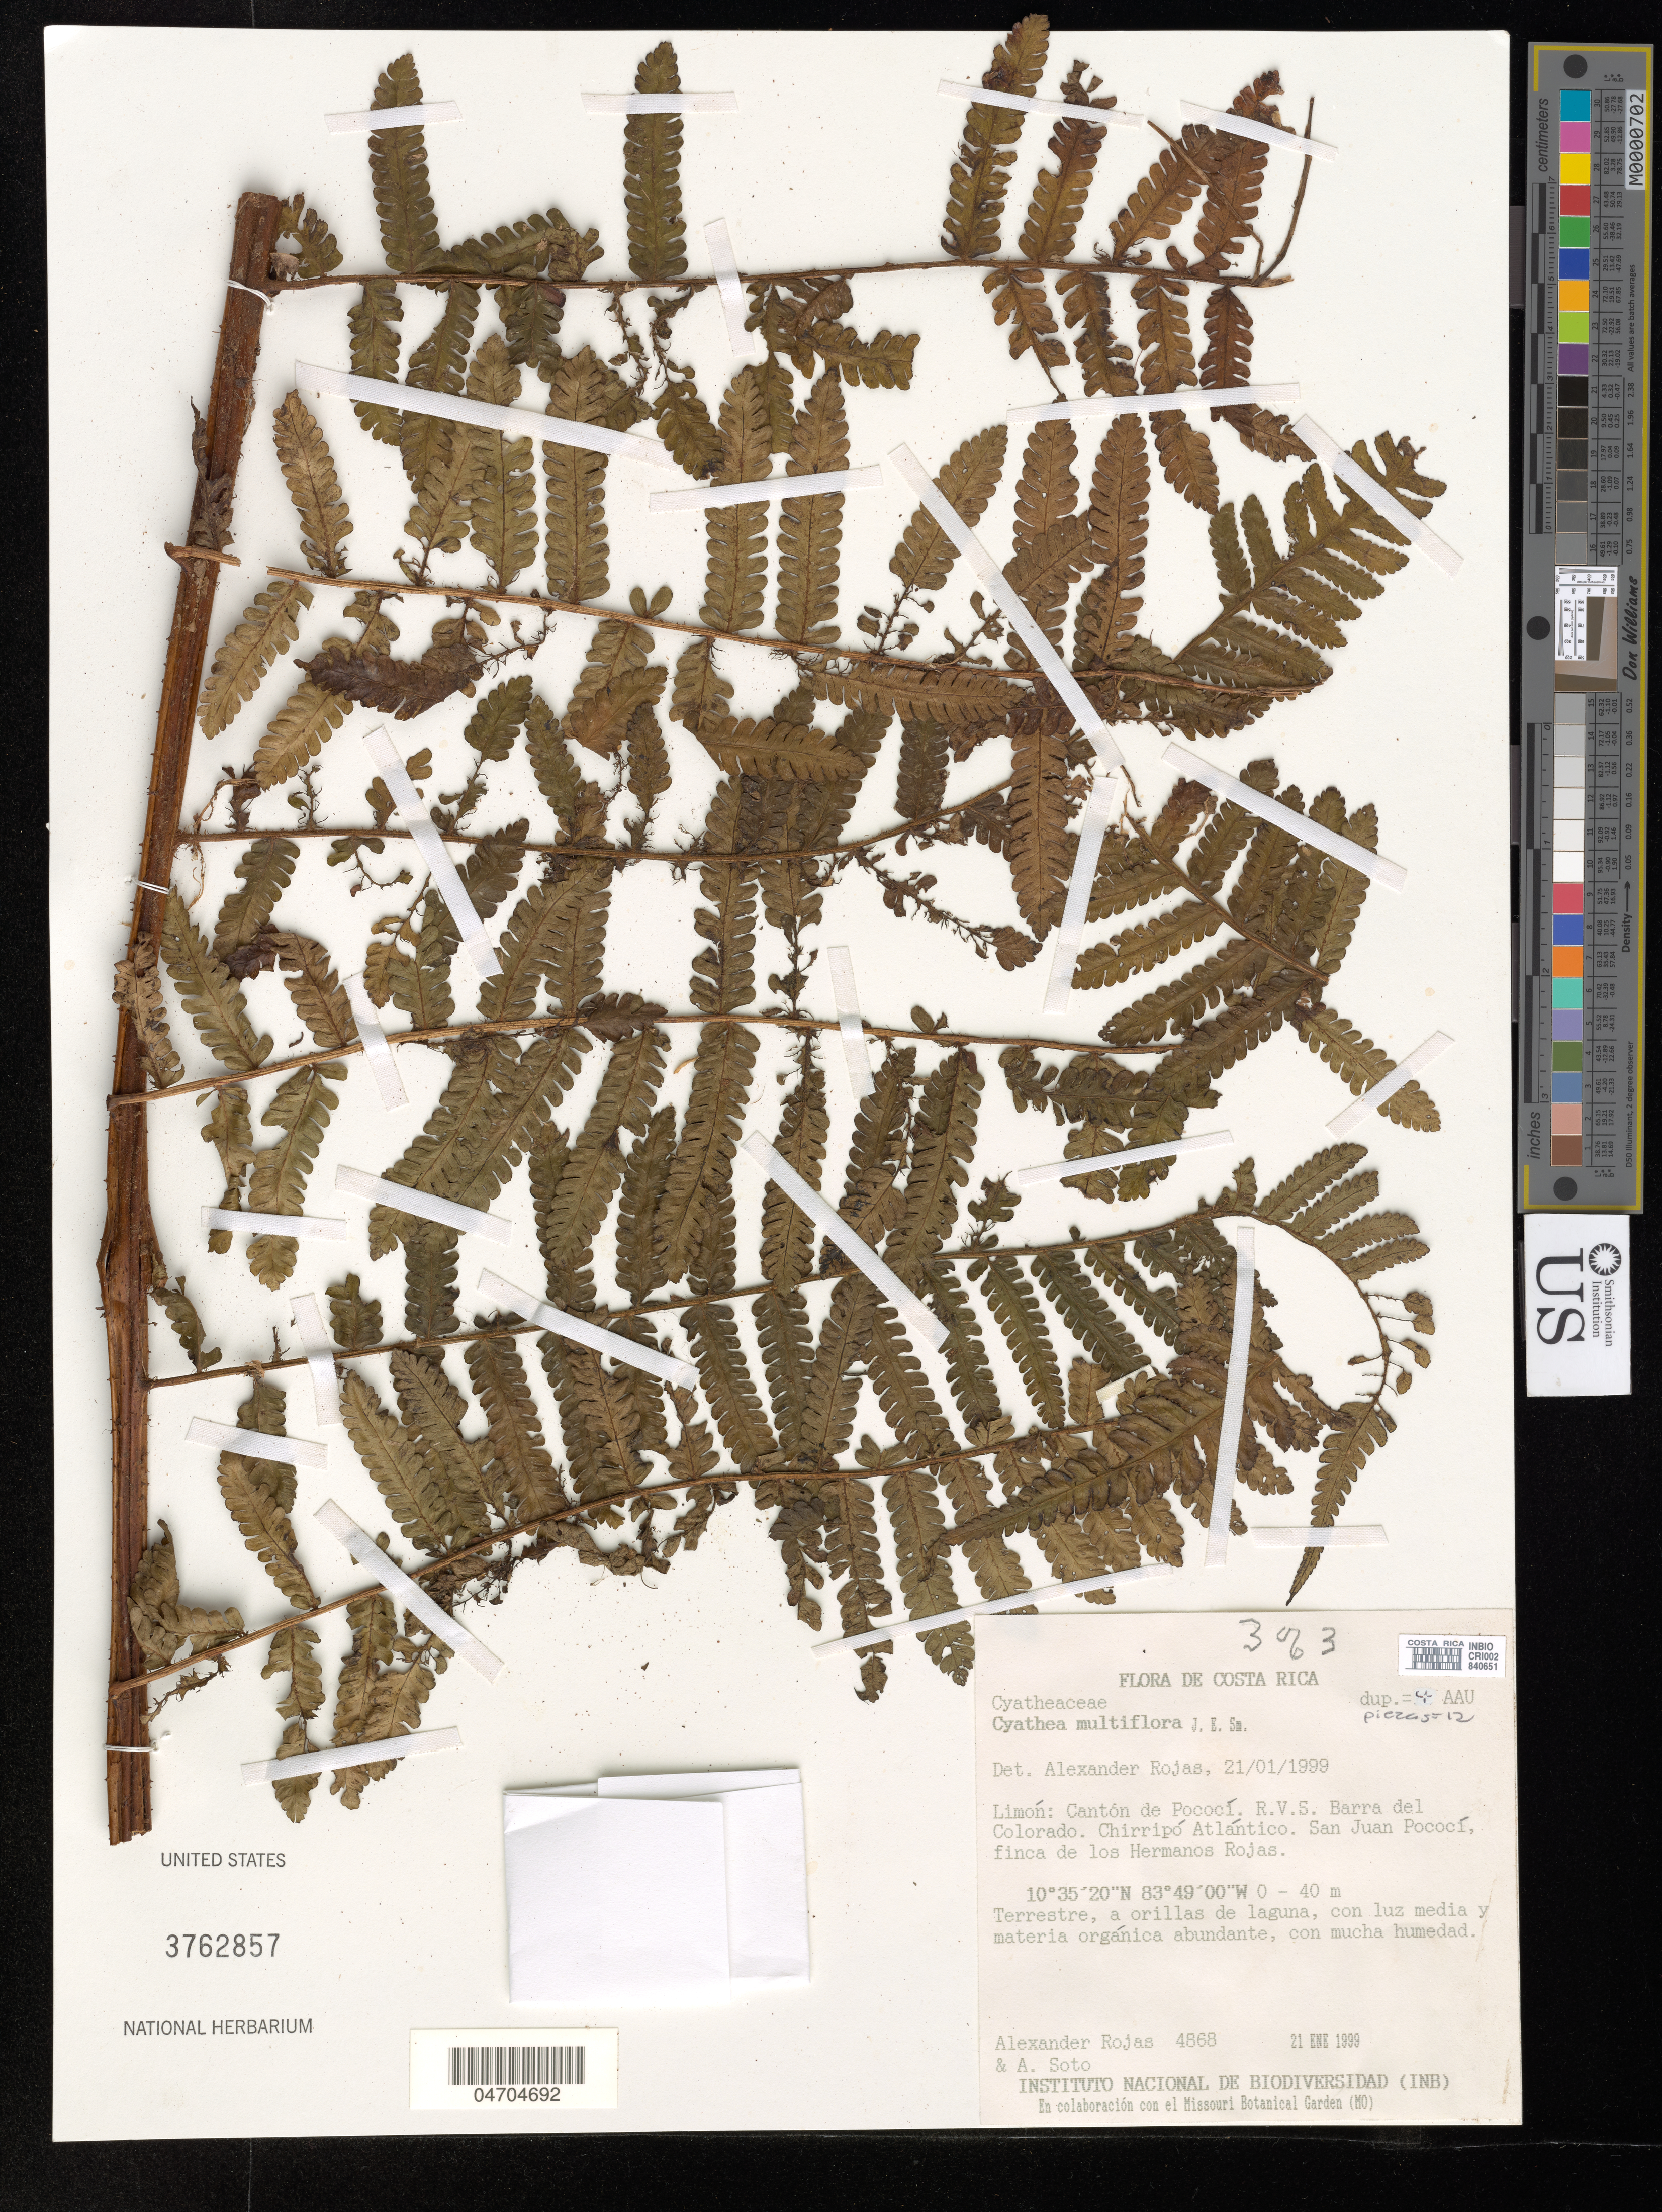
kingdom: Plantae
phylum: Tracheophyta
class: Polypodiopsida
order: Cyatheales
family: Cyatheaceae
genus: Cyathea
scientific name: Cyathea multiflora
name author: Sm.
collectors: A. Rojas & A. Soto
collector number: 4868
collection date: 1999-01-21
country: Costa Rica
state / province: Limón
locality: Cantón de Pococí. R.V.S. Barra del Colorado. Chirripó Atlántico. San Juan Pococí, finca de los Hermanos Rojas.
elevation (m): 0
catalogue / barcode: US 3762857